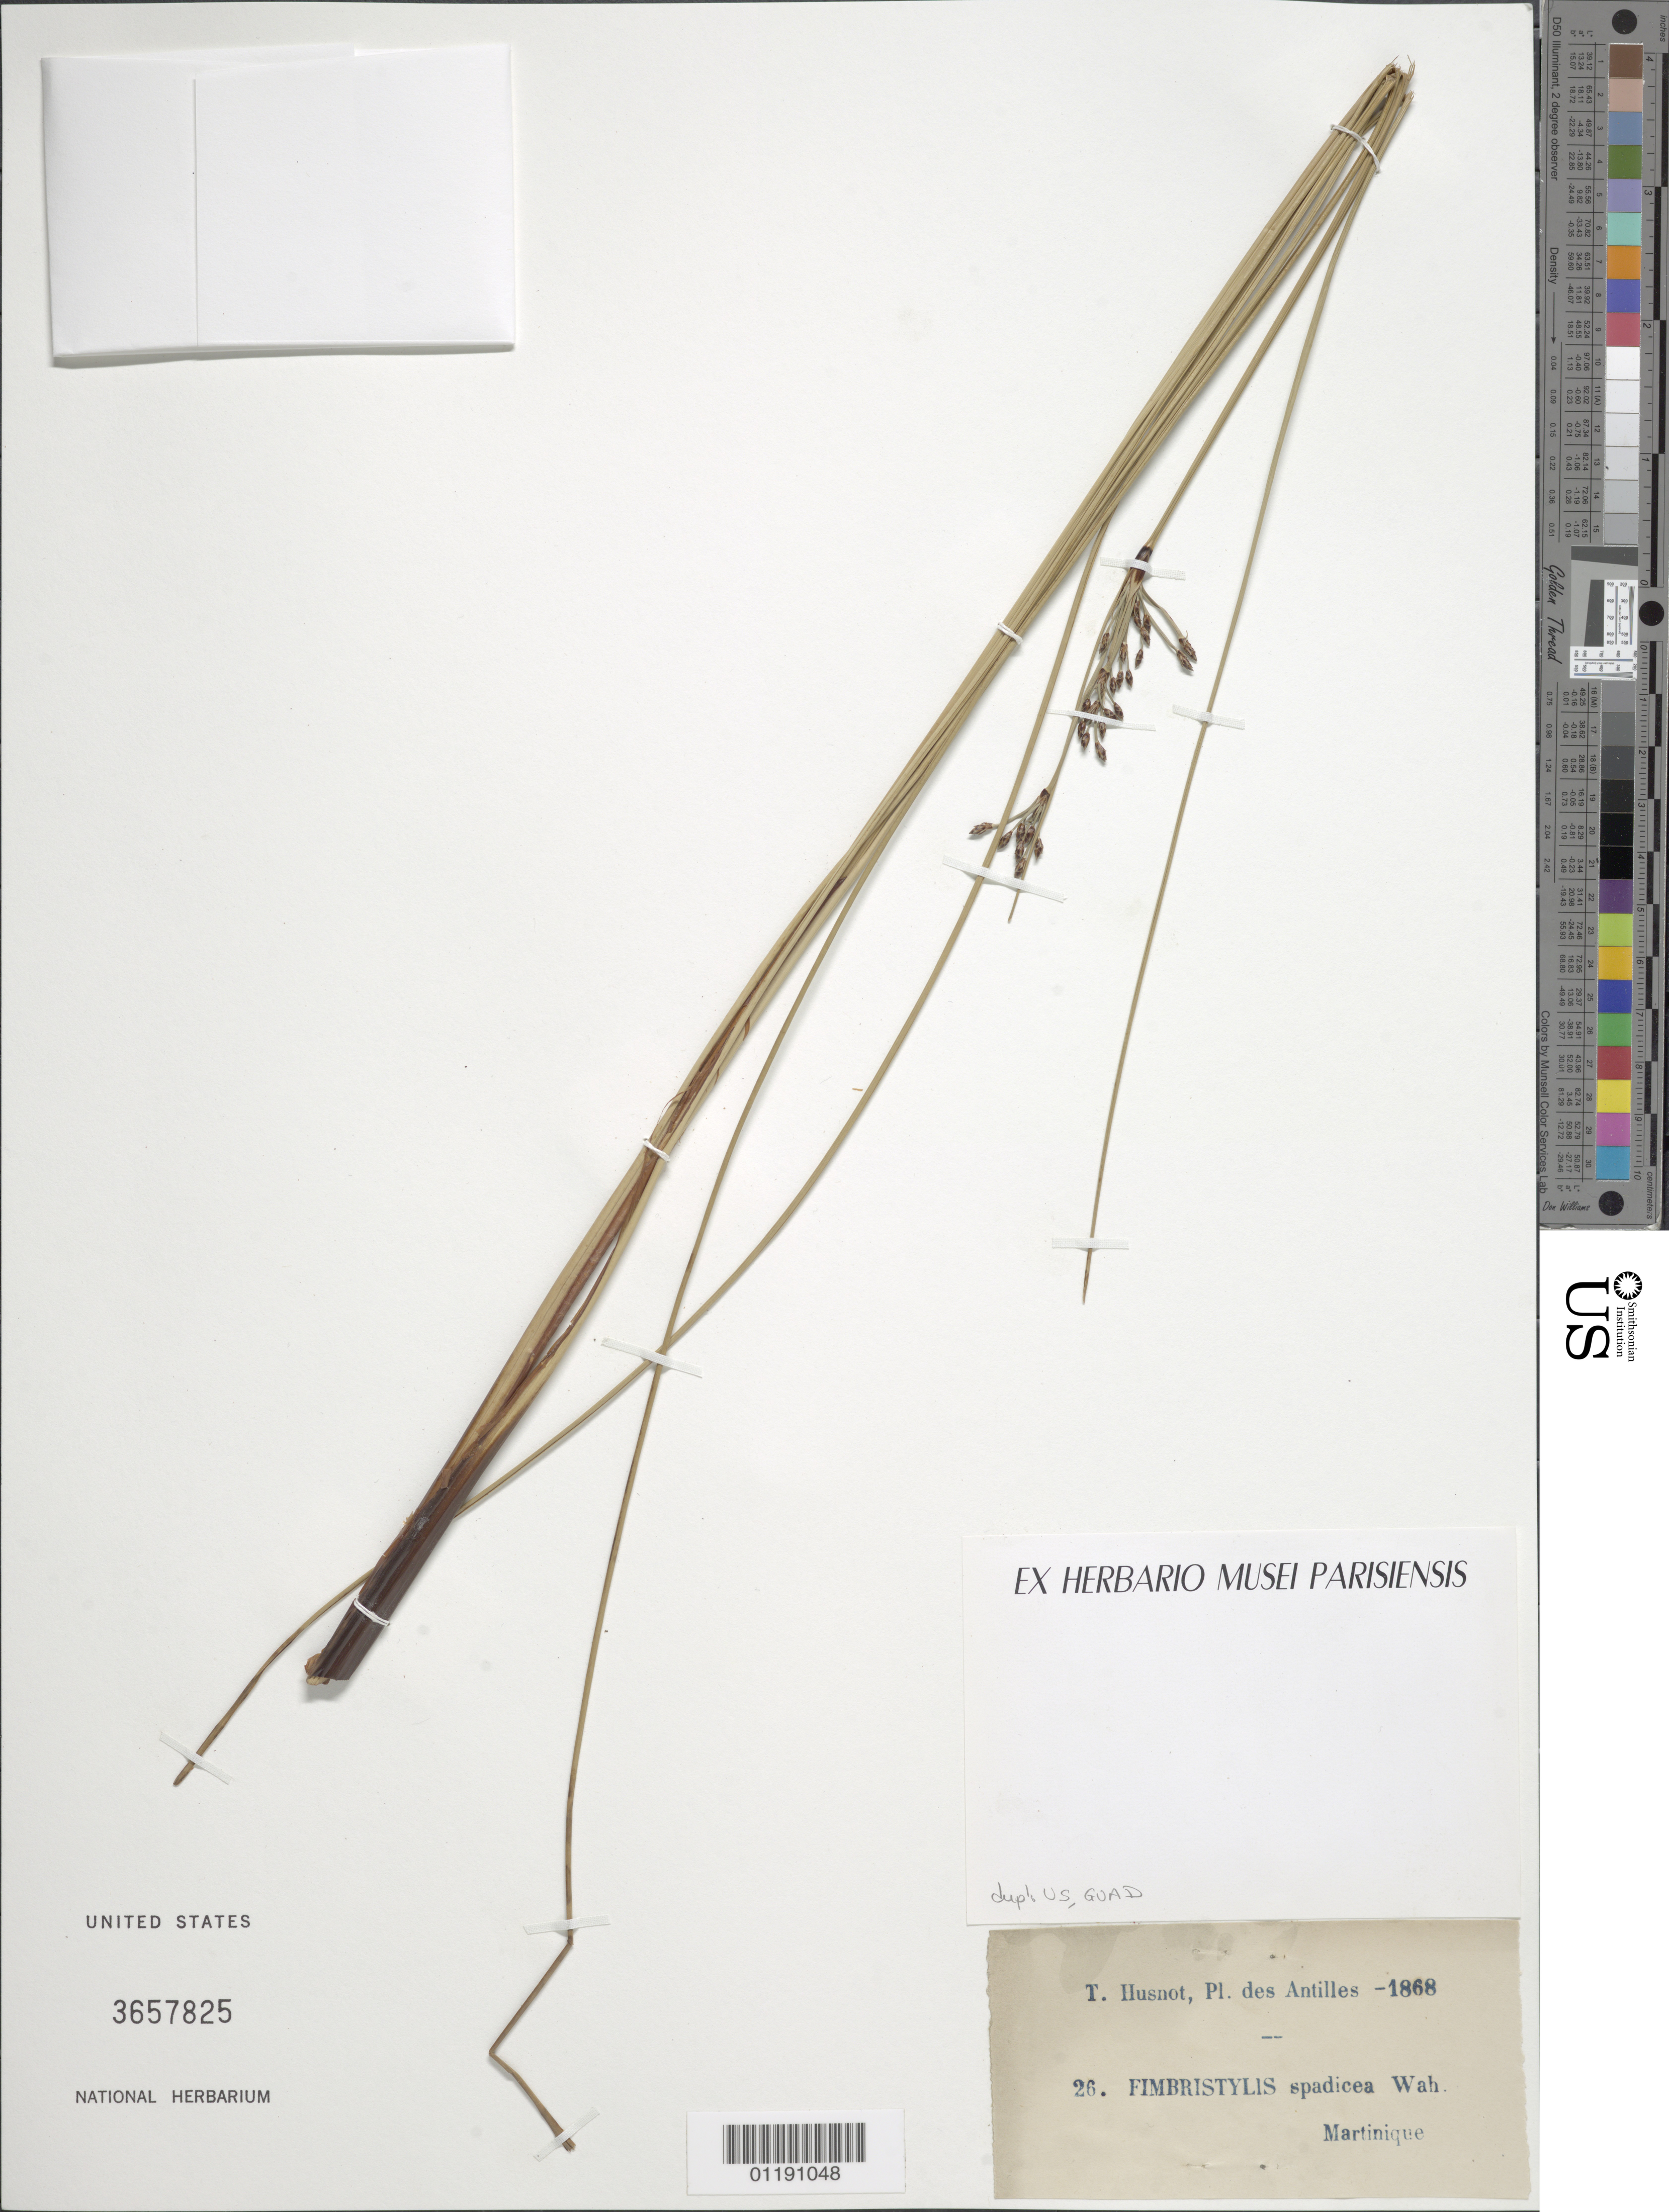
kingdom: Plantae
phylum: Tracheophyta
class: Liliopsida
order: Poales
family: Cyperaceae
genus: Fimbristylis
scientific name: Fimbristylis spadicea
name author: (L.) Vahl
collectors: P. T. Husnot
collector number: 26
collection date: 1868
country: Martinique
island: Martinique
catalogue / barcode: US 3657825